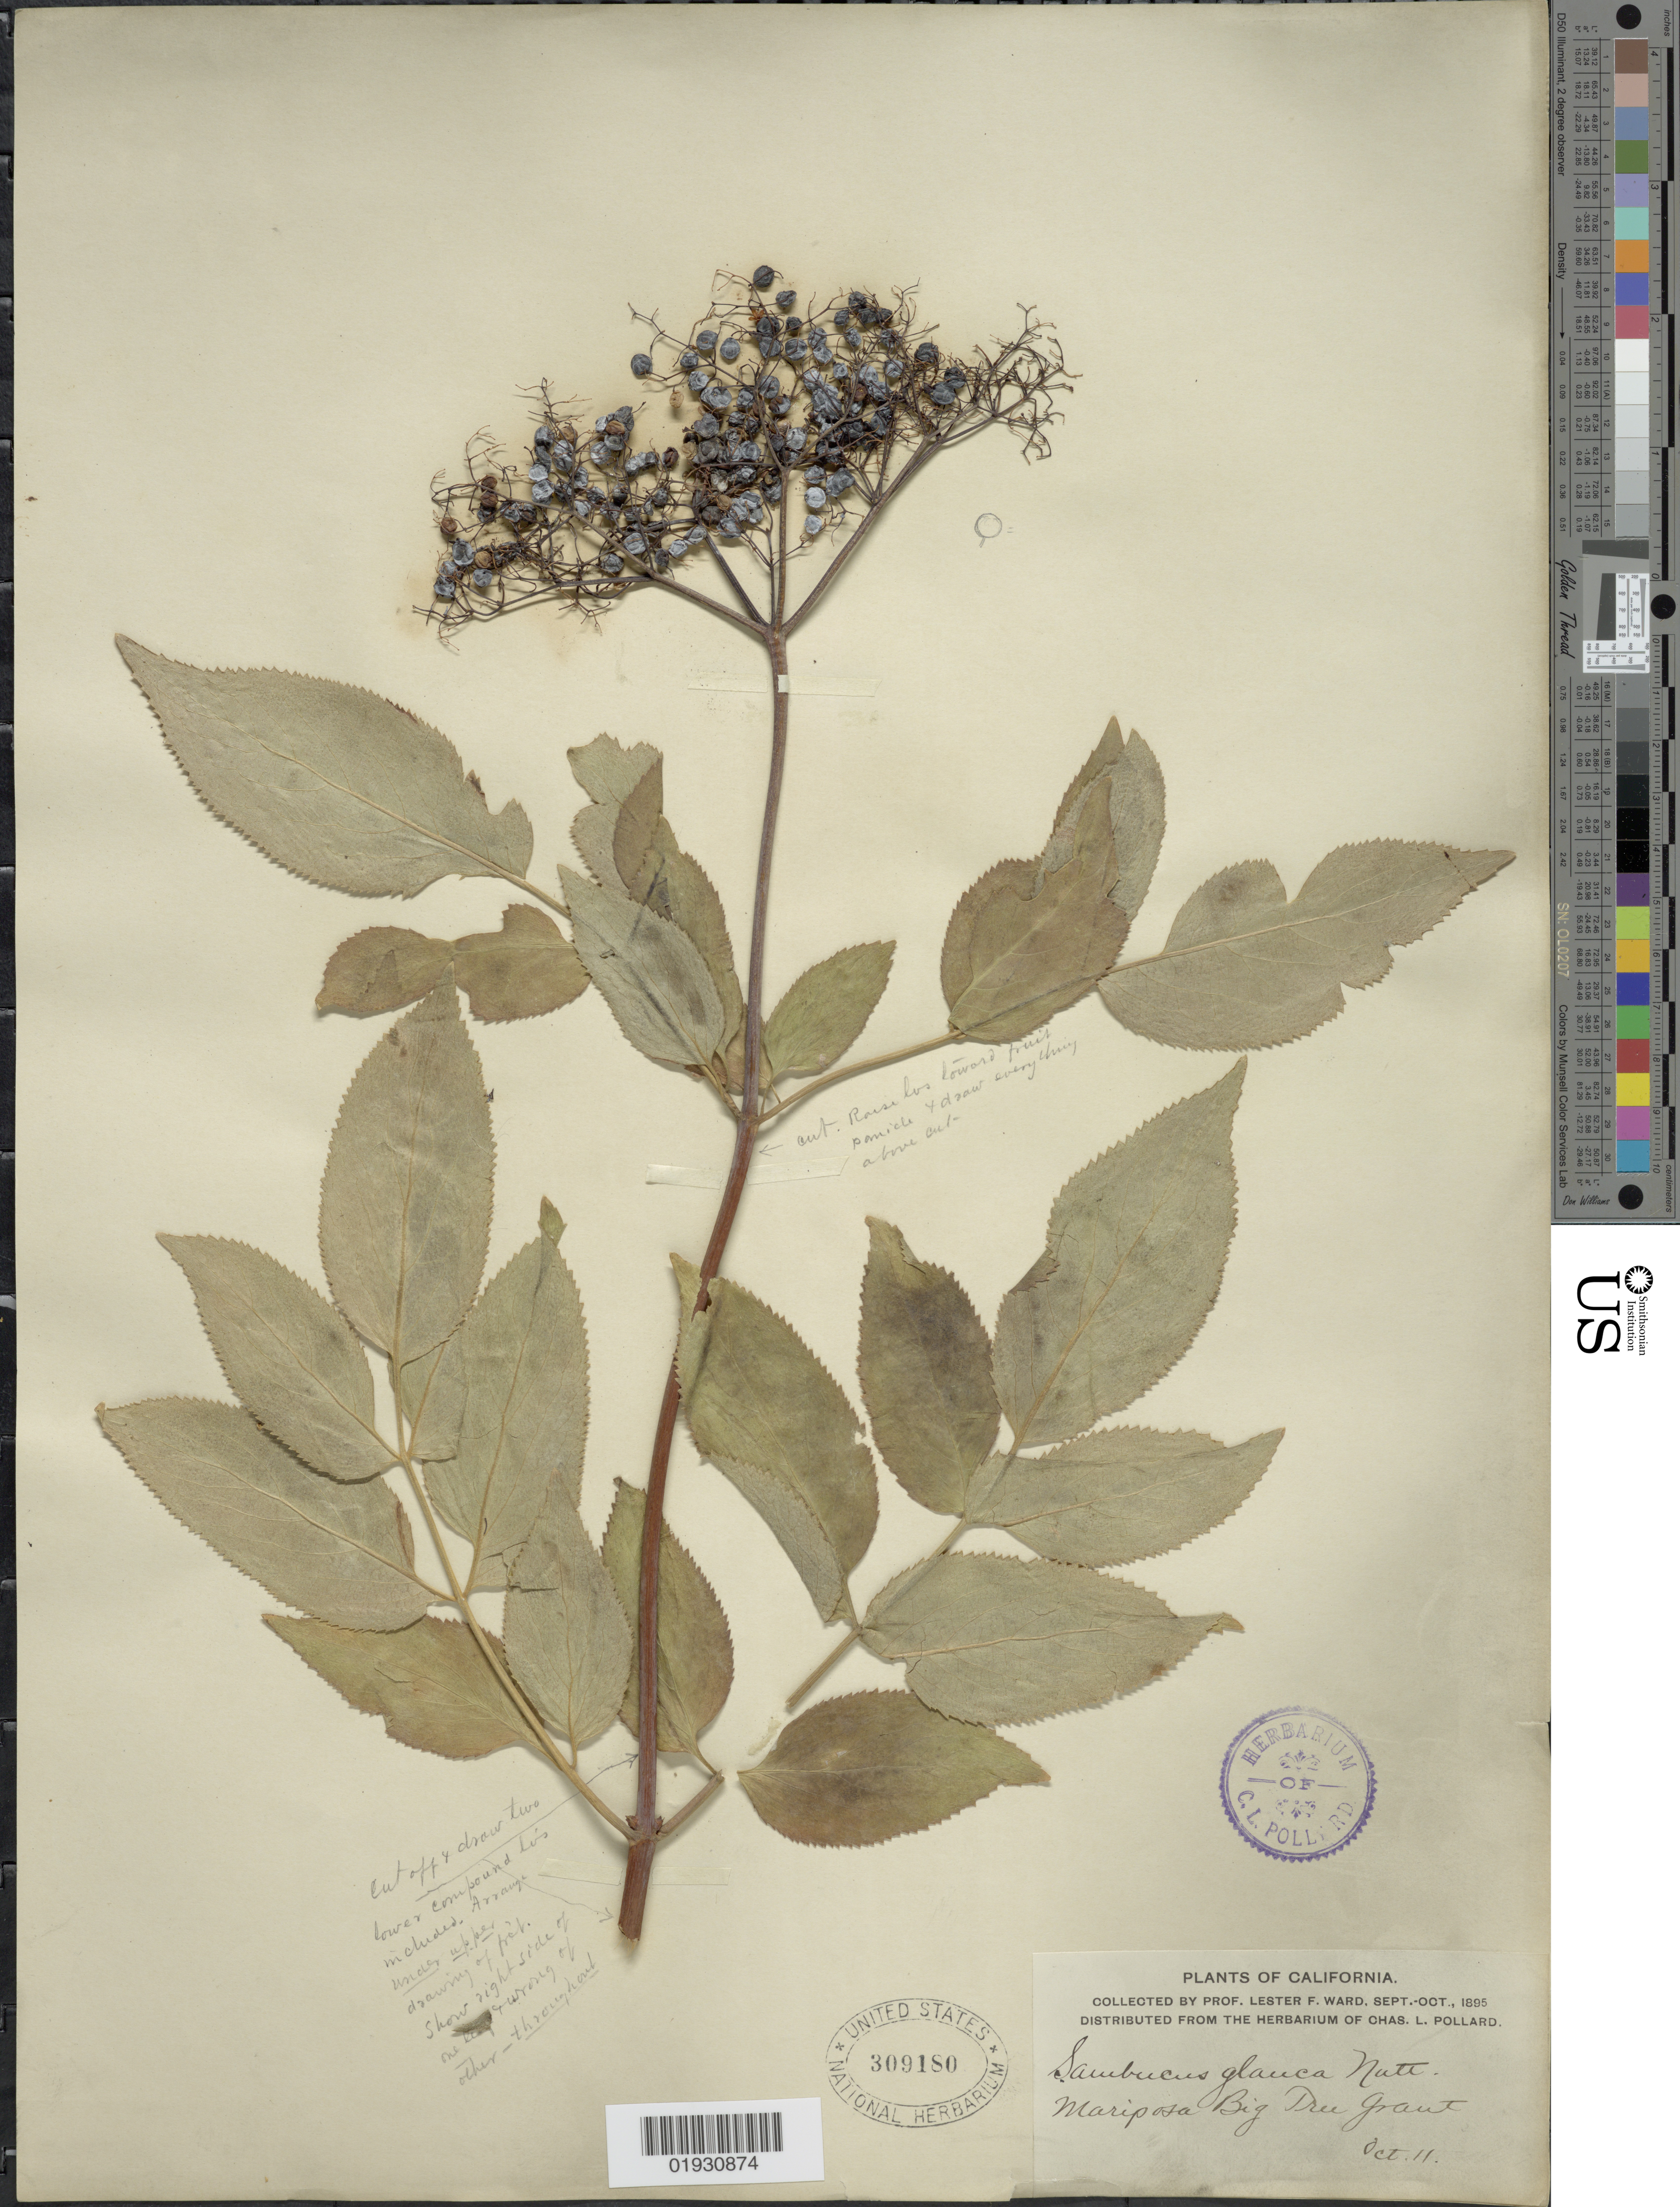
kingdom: Plantae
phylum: Tracheophyta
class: Magnoliopsida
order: Dipsacales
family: Viburnaceae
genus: Sambucus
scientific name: Sambucus cerulea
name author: Raf.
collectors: L. F. Ward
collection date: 1895-10-11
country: United States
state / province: California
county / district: Mariposa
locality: Mariposa Big Tree Grant.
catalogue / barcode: US 309180